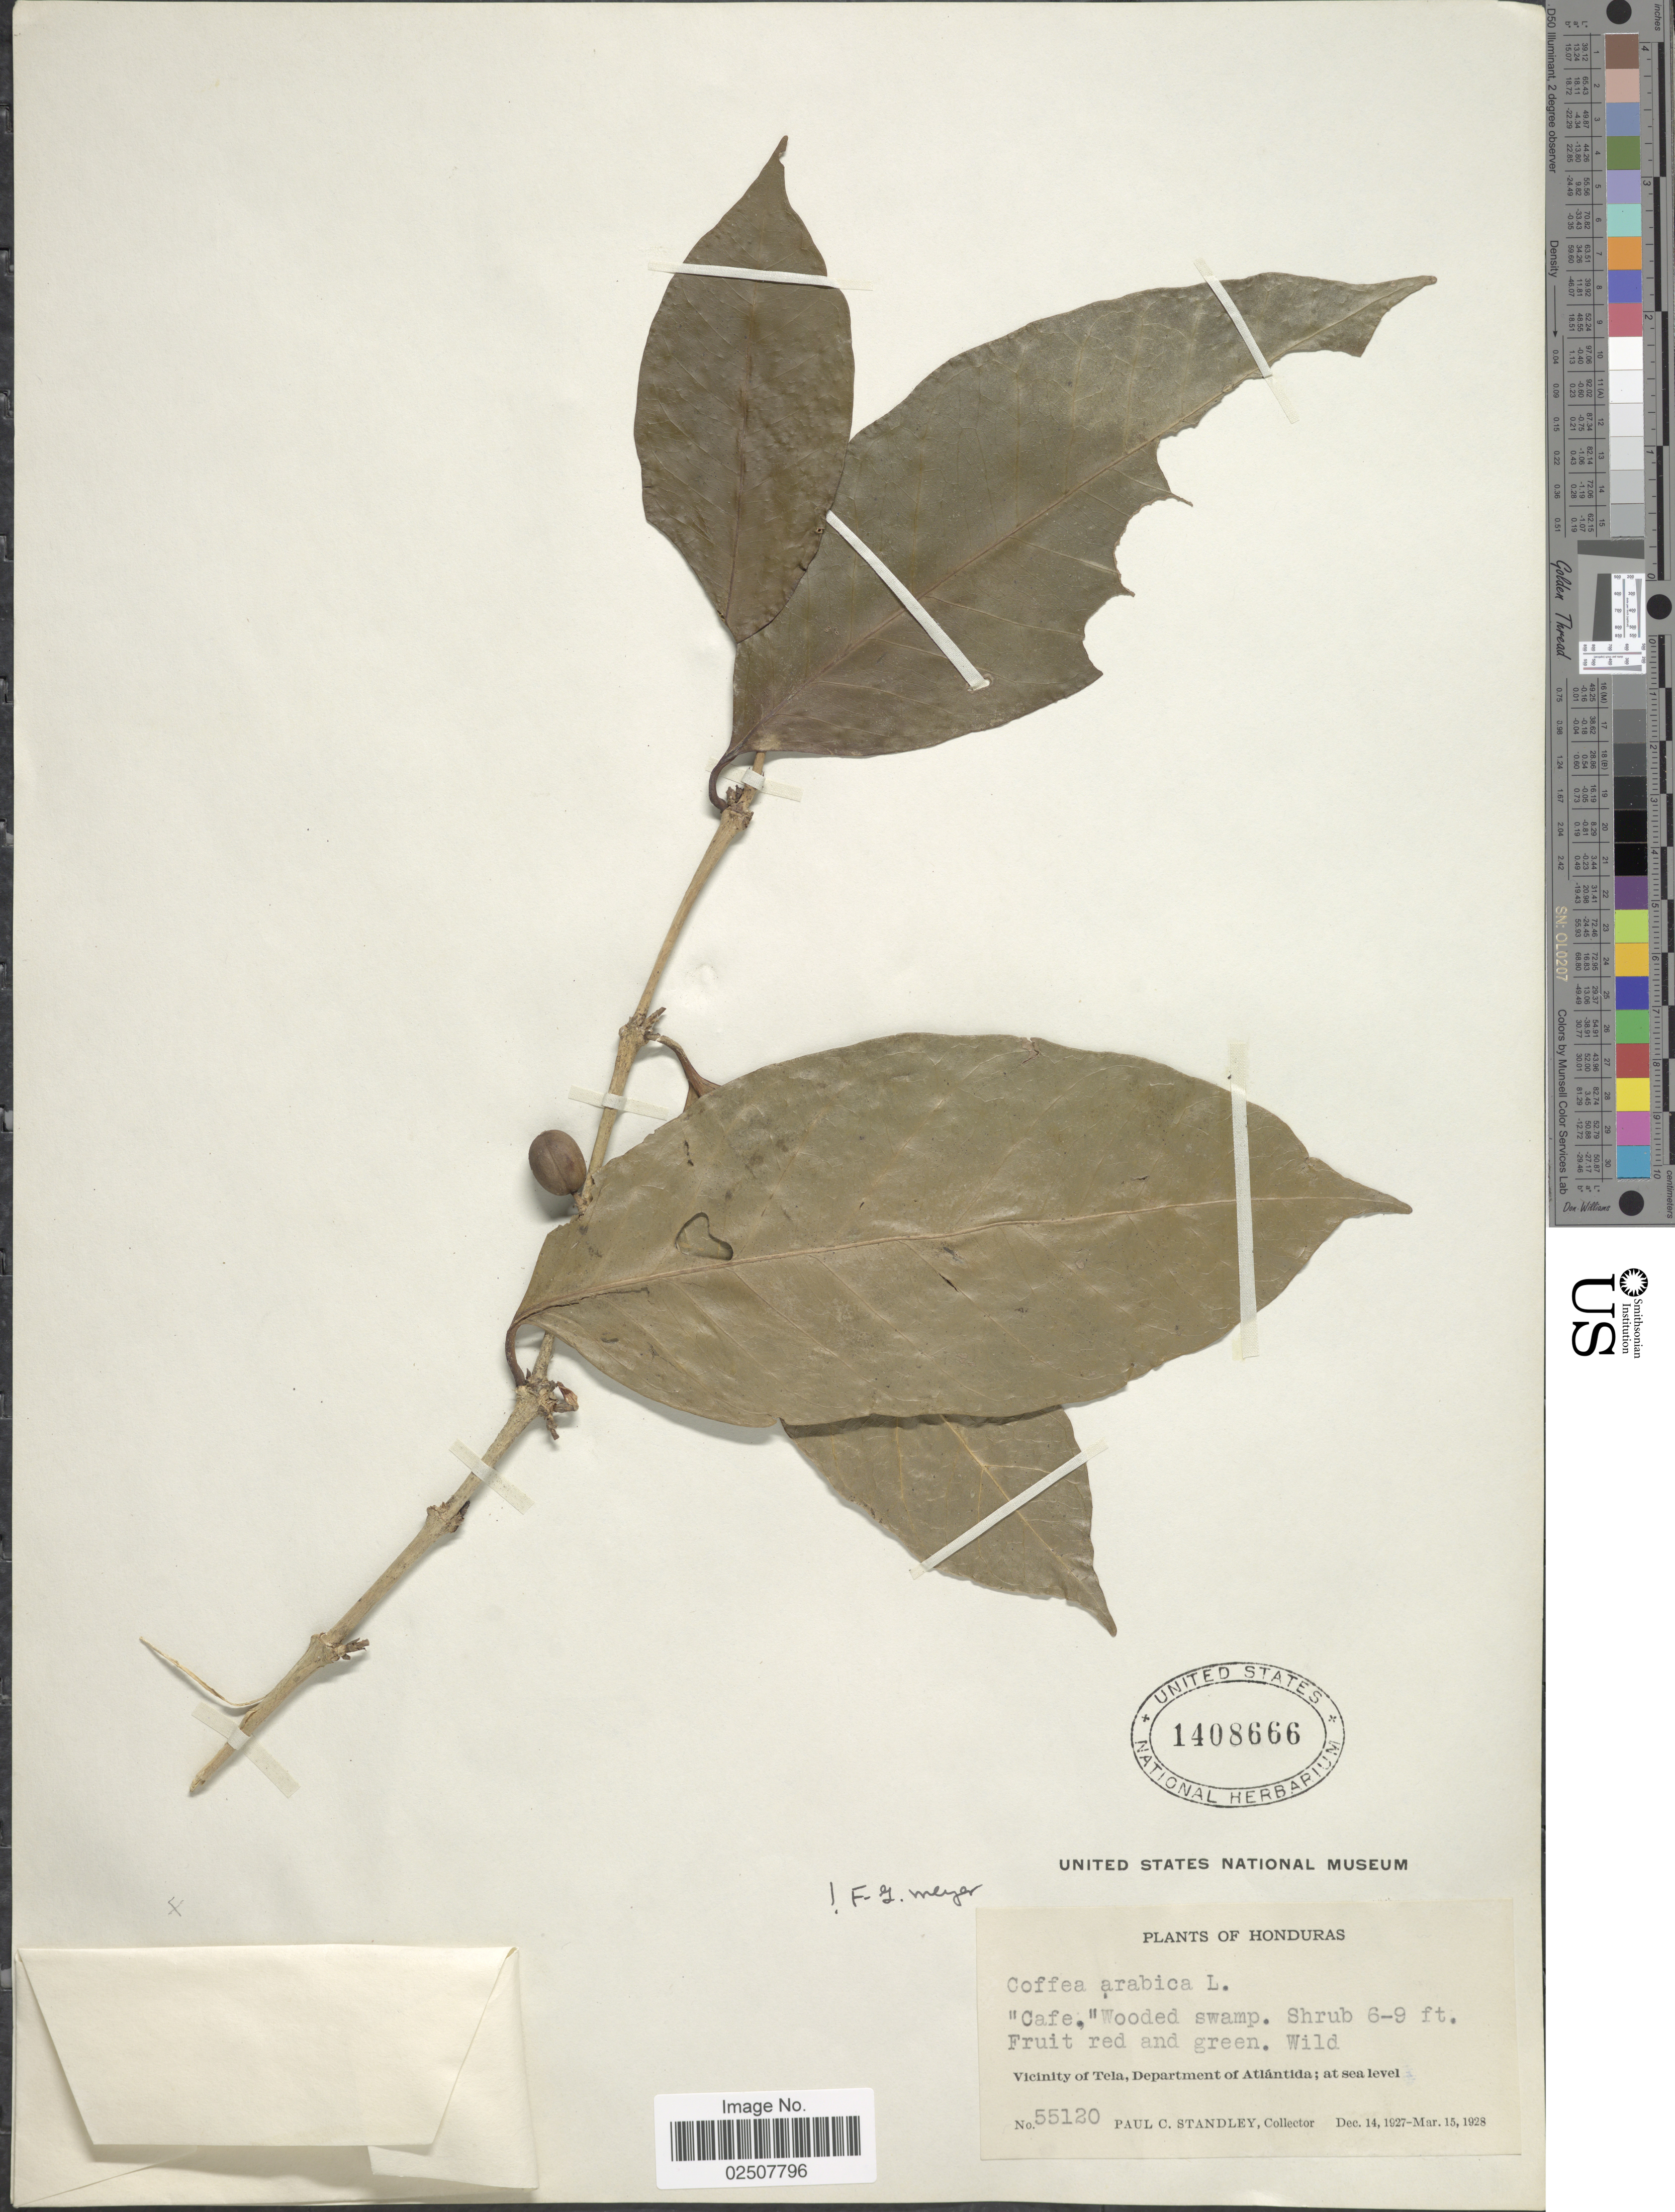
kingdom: Plantae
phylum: Tracheophyta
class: Magnoliopsida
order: Gentianales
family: Rubiaceae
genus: Coffea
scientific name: Coffea arabica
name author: L.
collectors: P. C. Standley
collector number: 55120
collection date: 1927-12-14/1928-03-15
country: Honduras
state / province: Atlántida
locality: Wooded swamp, Vicinity of Tela, Department of Atlántida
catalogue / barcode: US 1408666